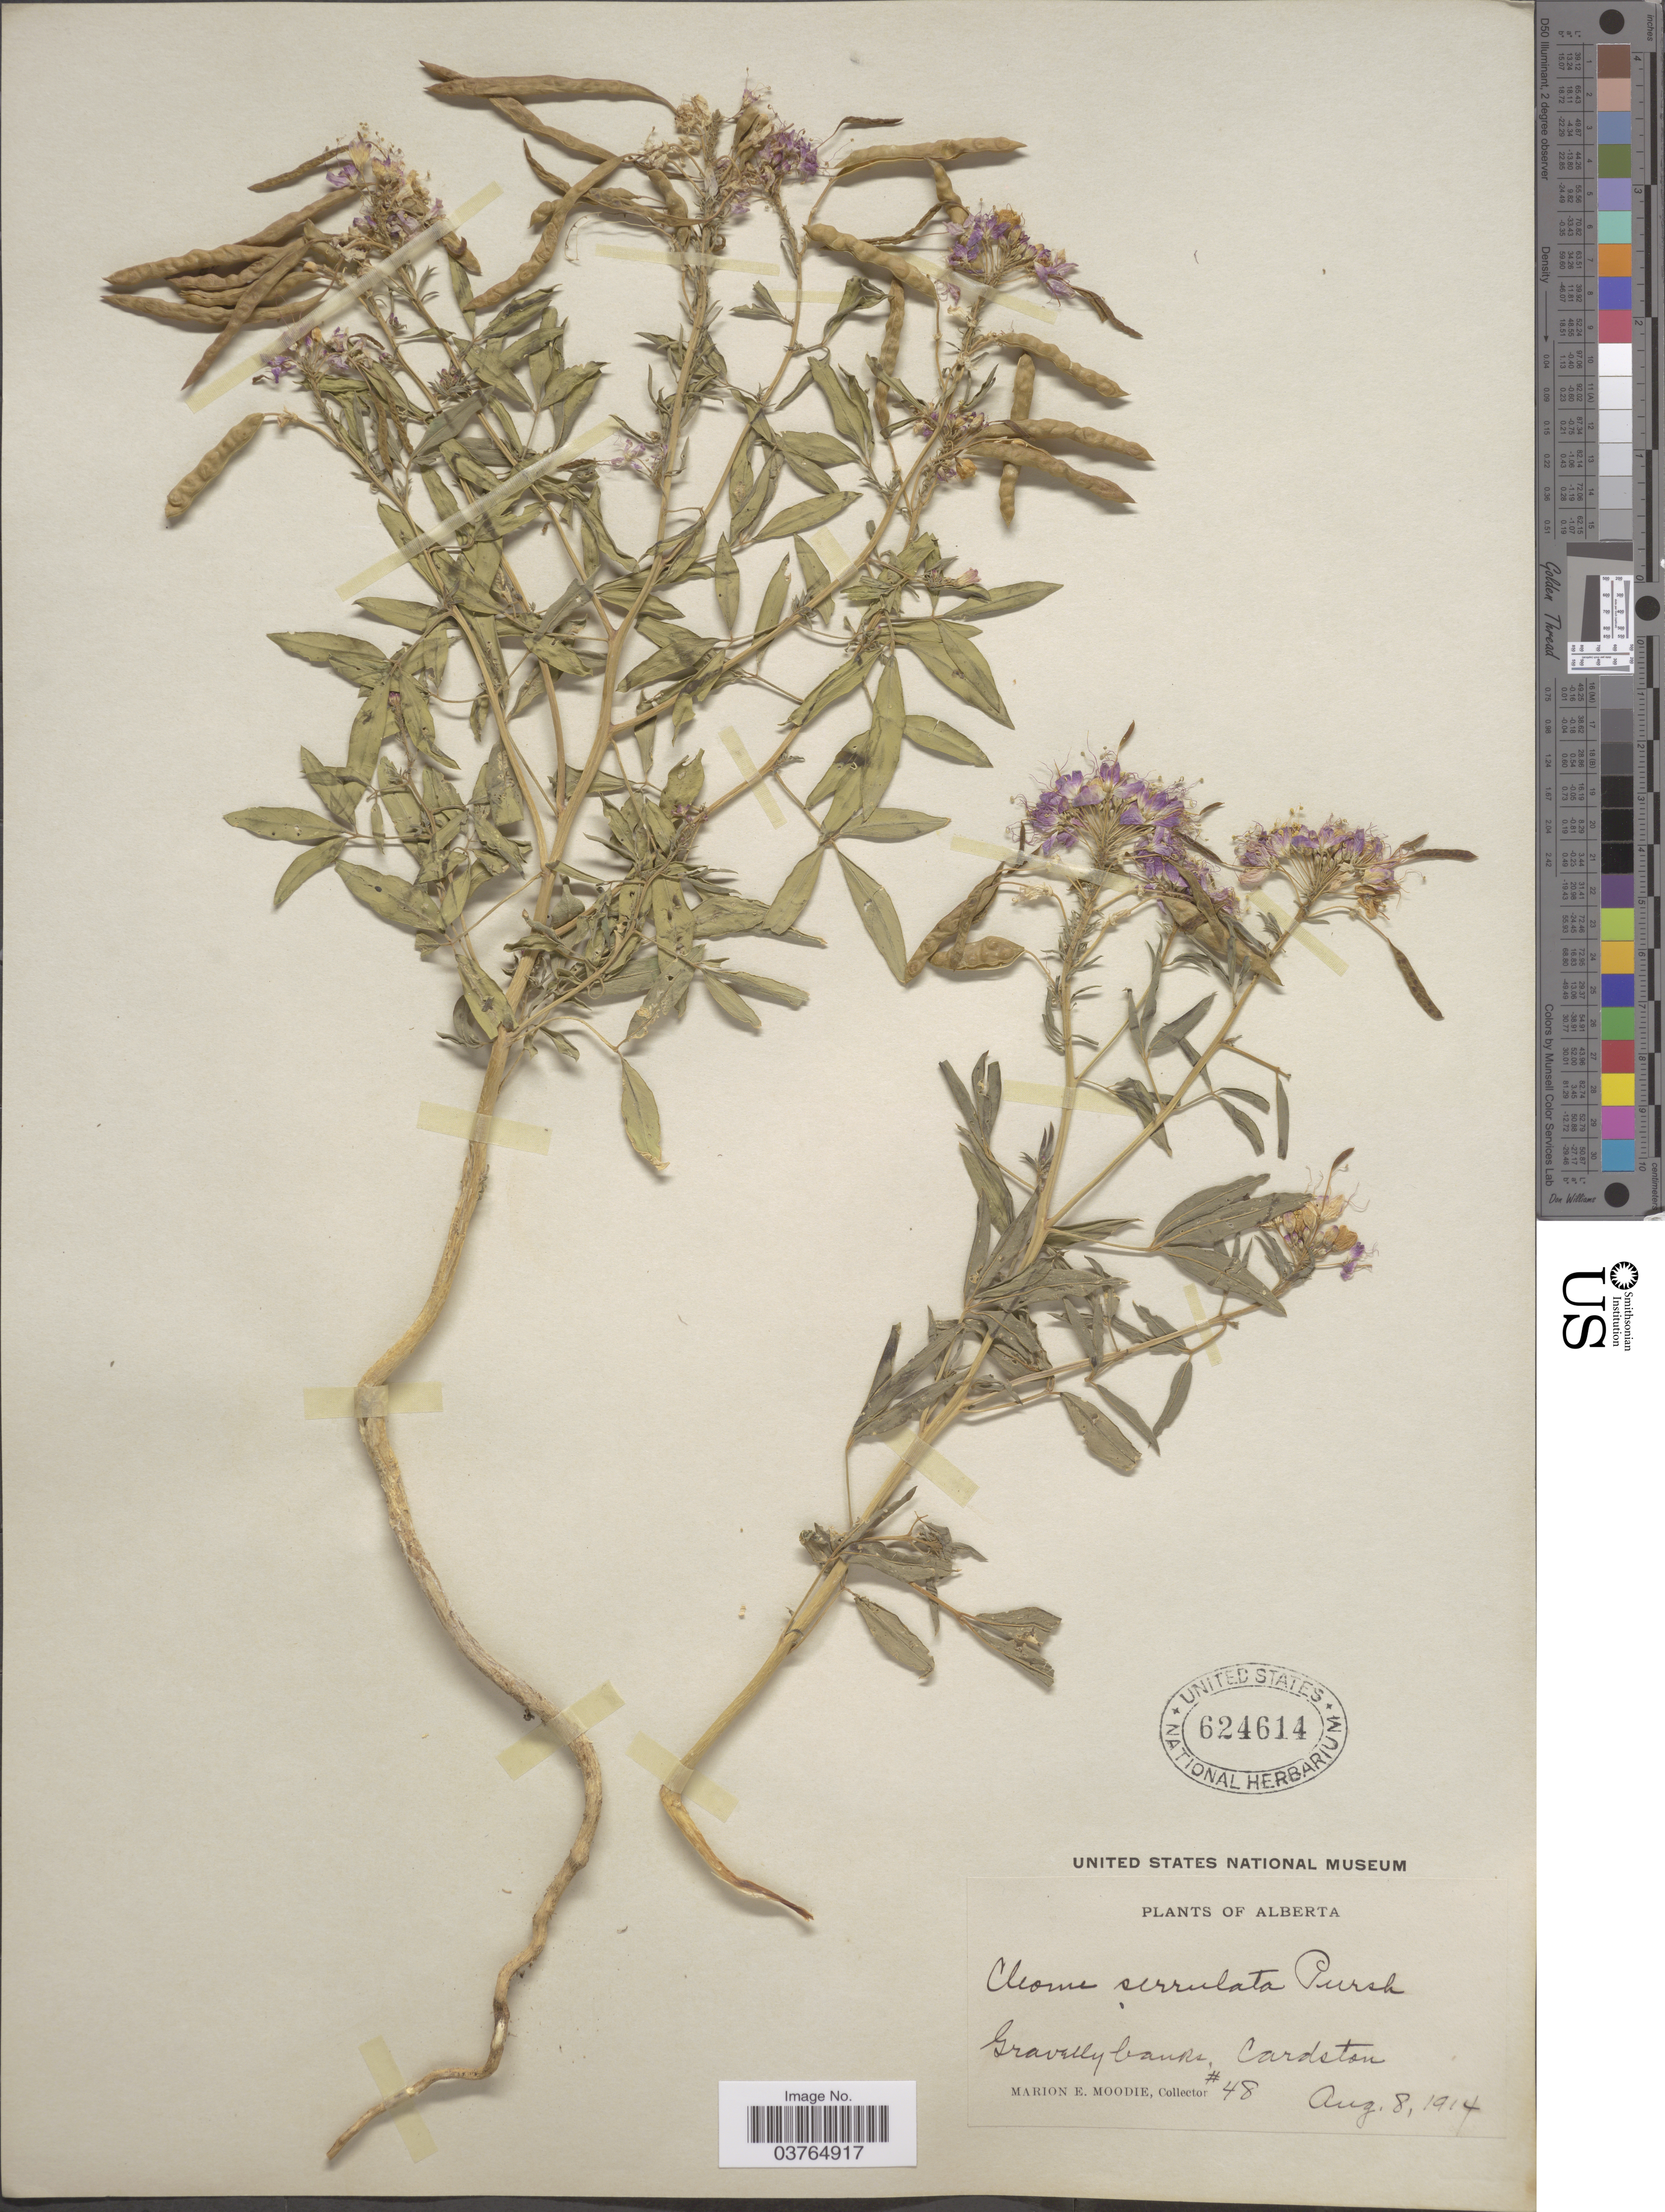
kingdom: Plantae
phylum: Tracheophyta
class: Magnoliopsida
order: Brassicales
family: Cleomaceae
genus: Cleomella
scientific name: Cleomella serrulata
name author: (Pursh) Roalson & J.C. Hall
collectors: M. E. Moodie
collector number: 48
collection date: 1914-08-08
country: Canada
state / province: Alberta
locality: Cardston.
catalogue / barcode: US 624614